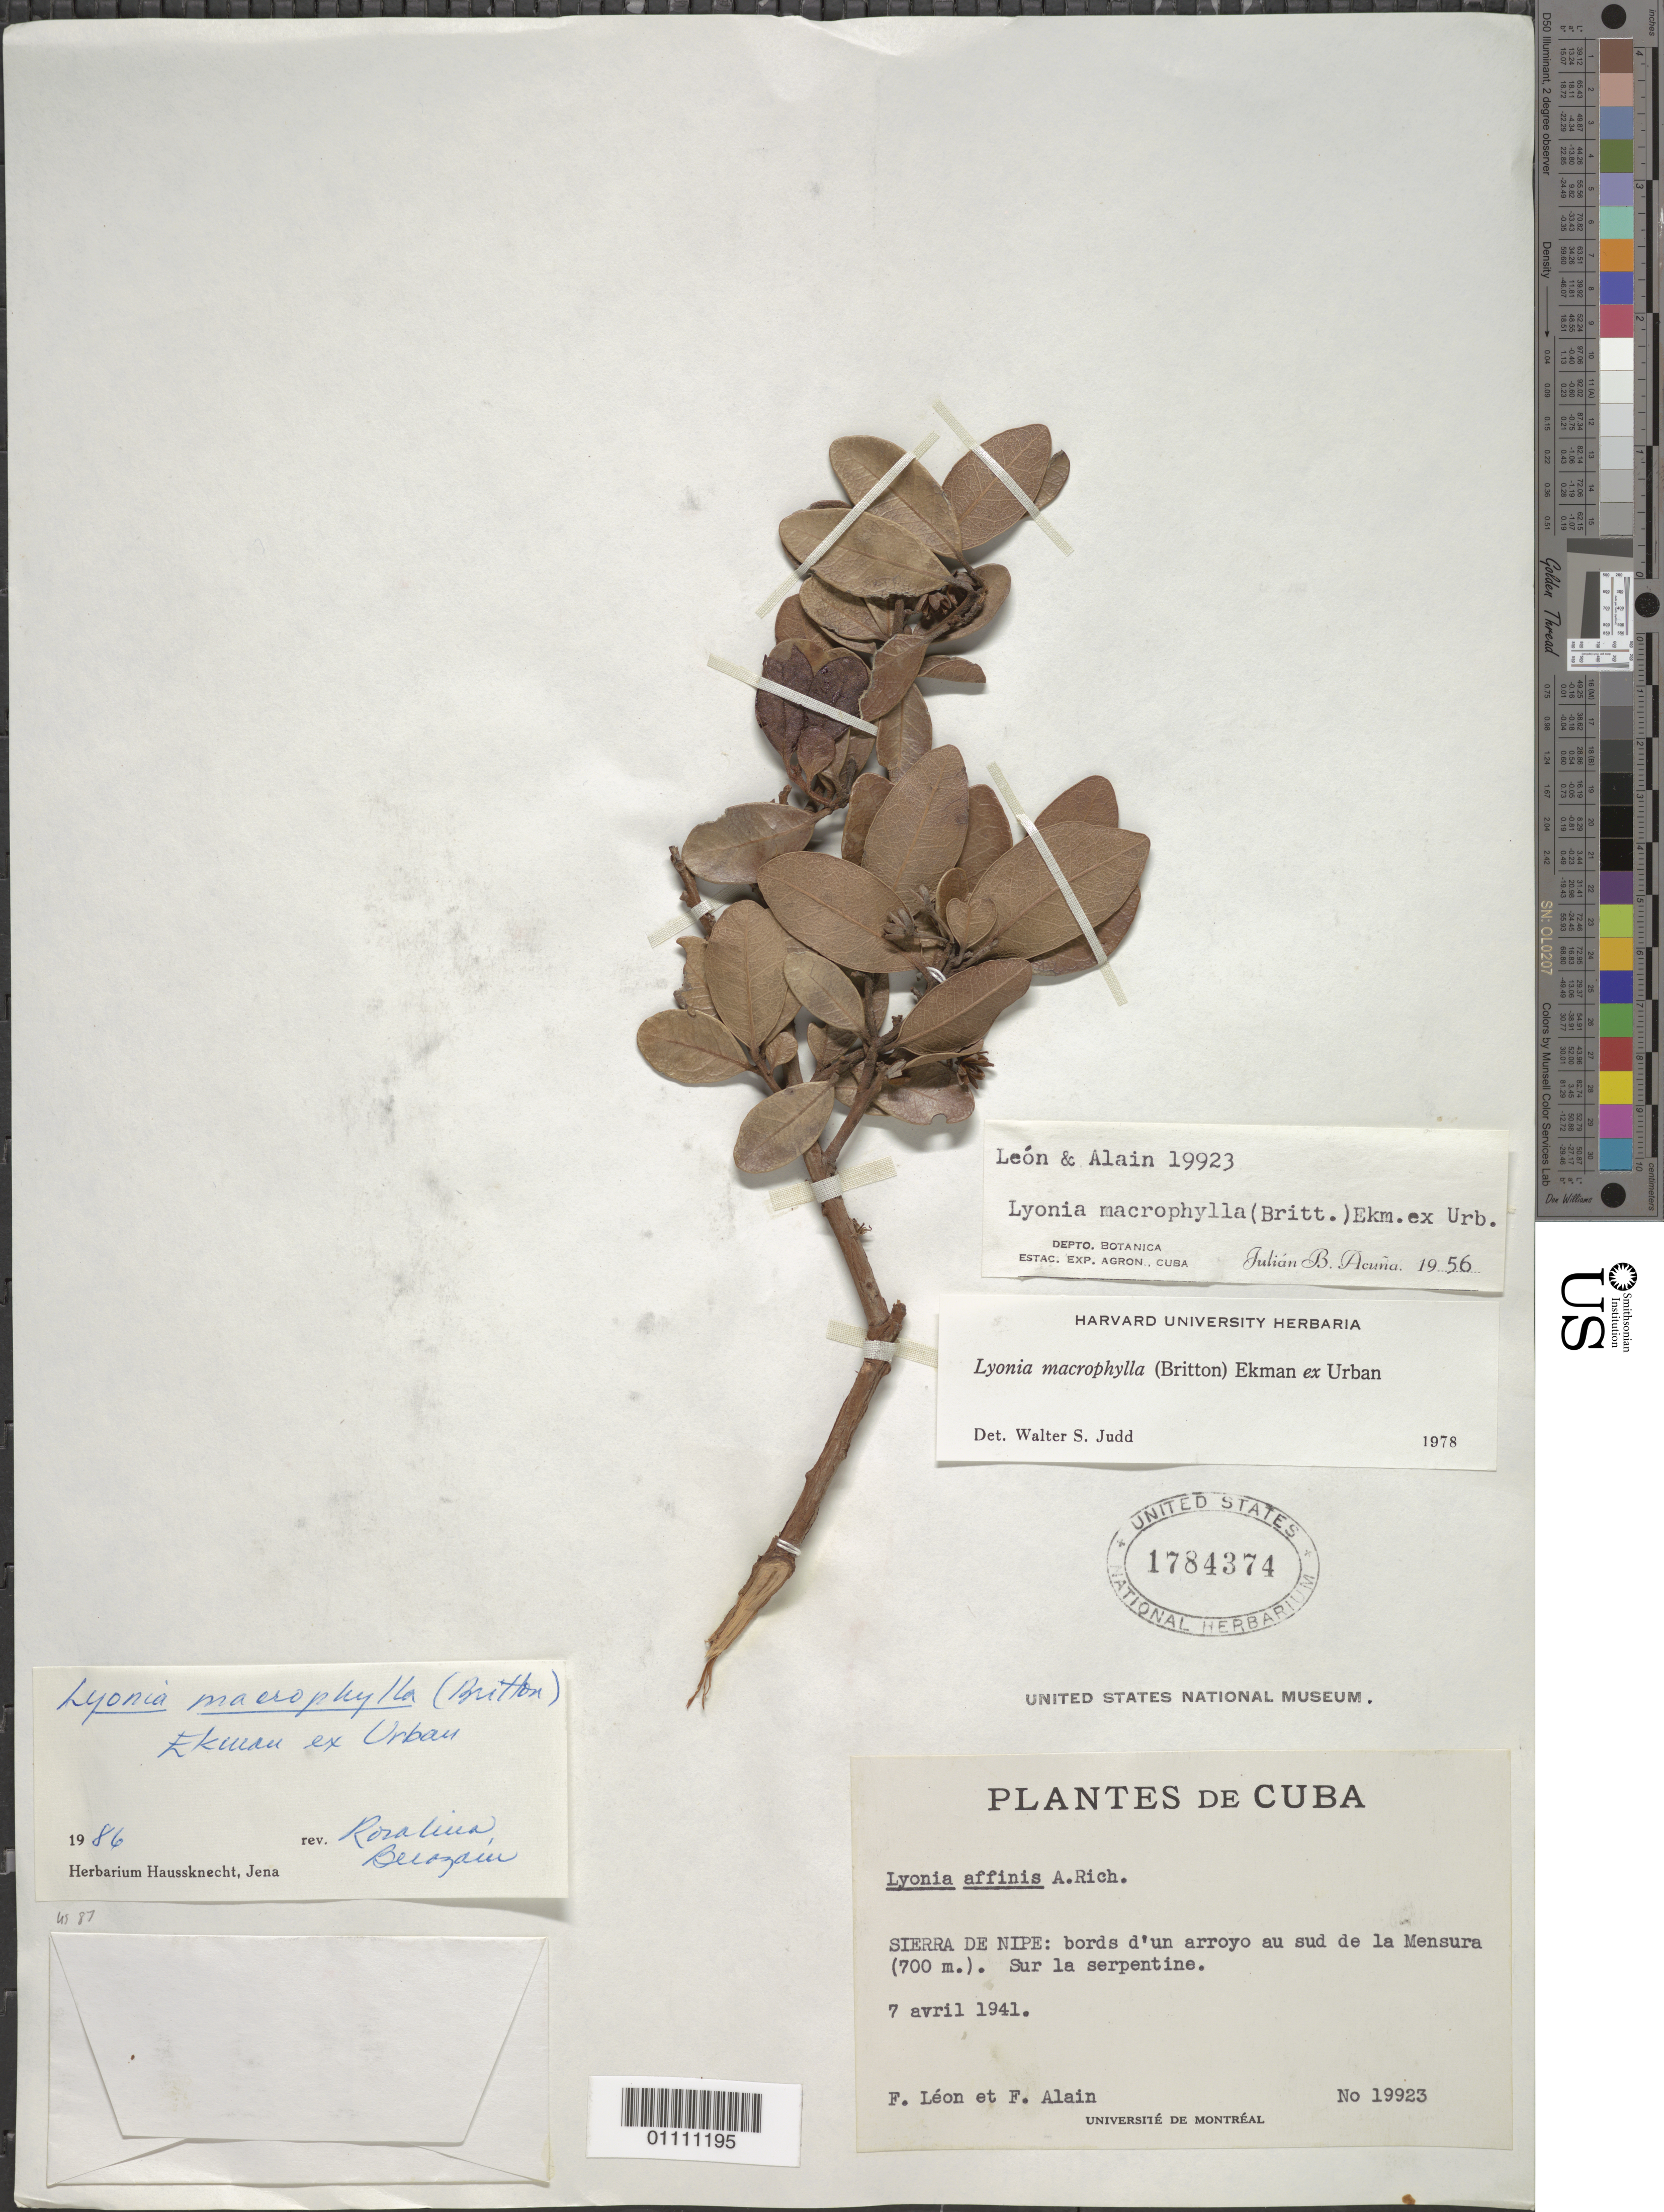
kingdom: Plantae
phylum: Tracheophyta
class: Magnoliopsida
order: Ericales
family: Ericaceae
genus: Lyonia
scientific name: Lyonia macrophylla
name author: (Britton) Ekman ex Urb.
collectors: Bro. León & A. H. Liogier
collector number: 19923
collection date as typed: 07 Apr 1941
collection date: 1941-04-07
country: Cuba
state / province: Holguín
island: Cuba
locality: Sierra de Nipe: bords d'un arroyo au sud de la Mensura Sur la serpentine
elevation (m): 700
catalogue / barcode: US 1784374